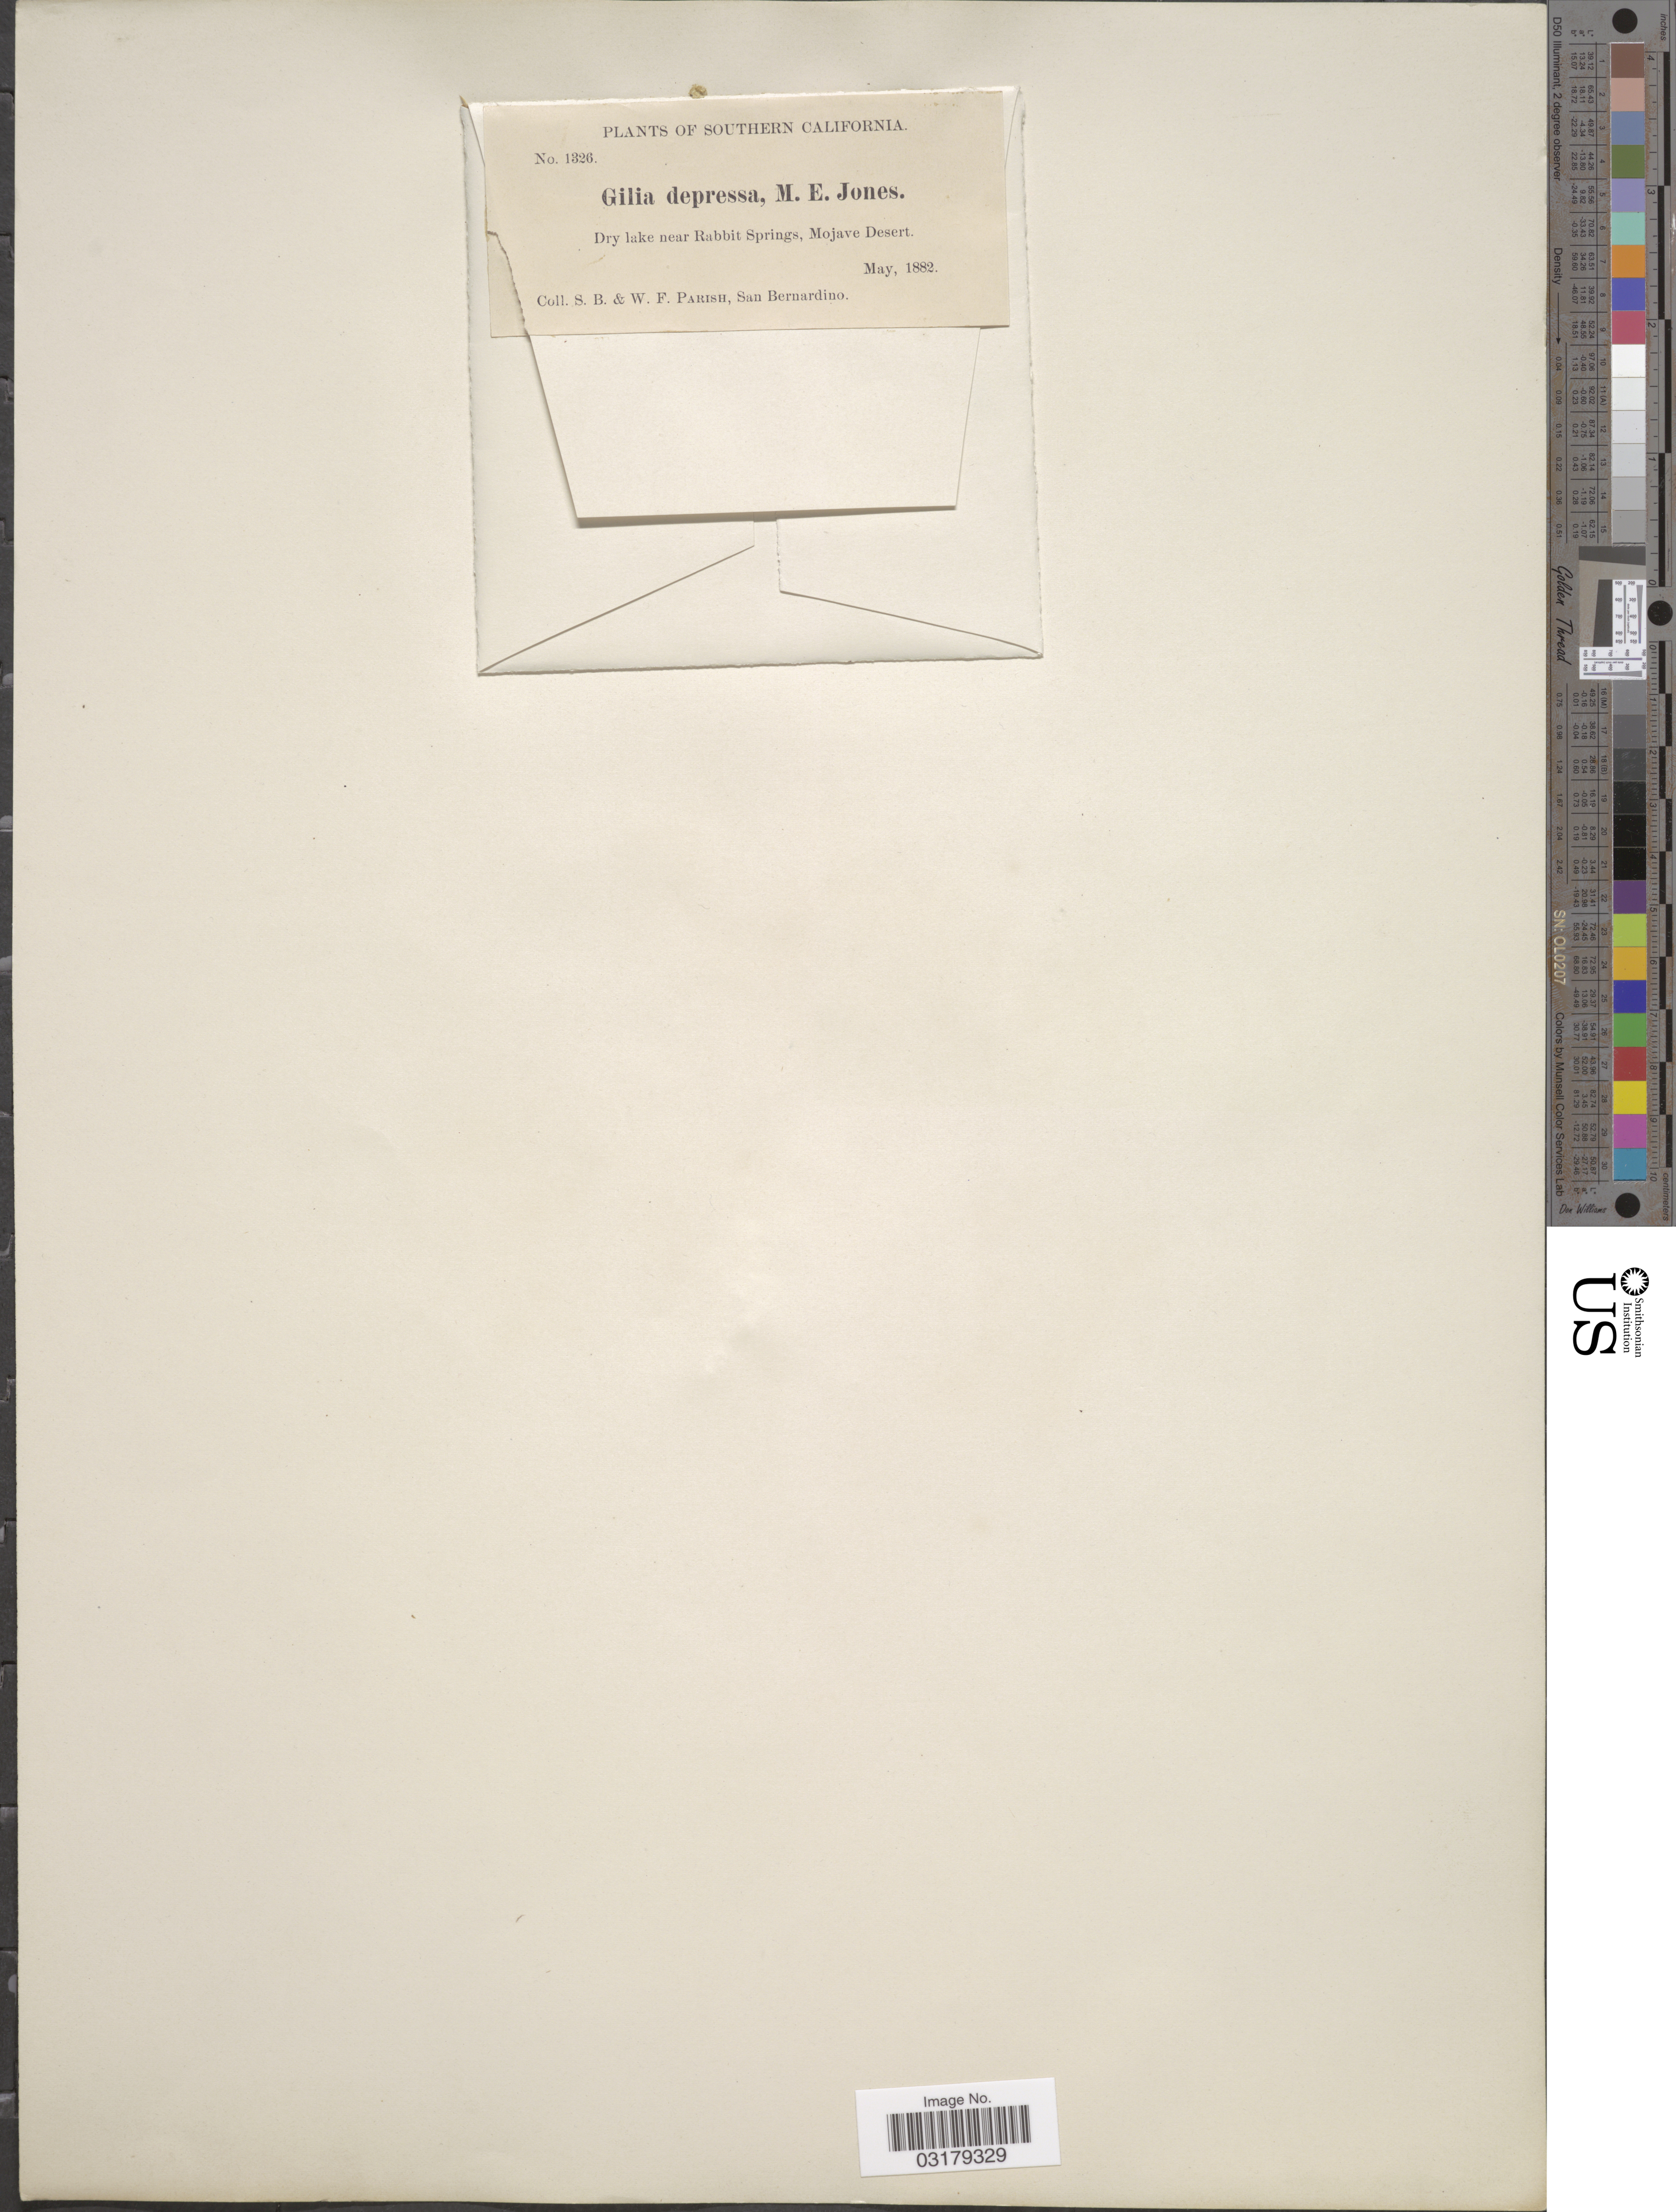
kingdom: Plantae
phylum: Tracheophyta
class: Magnoliopsida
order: Ericales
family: Polemoniaceae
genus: Ipomopsis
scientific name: Ipomopsis depressa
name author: (M.E. Jones ex A. Gray) V.E. Grant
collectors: S. B. Parish & W. F. Parish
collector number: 1326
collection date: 1882-05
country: United States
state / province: California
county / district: San Bernardino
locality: Southern California. Dry lake near Rabbit Springs, Mojave Desert.